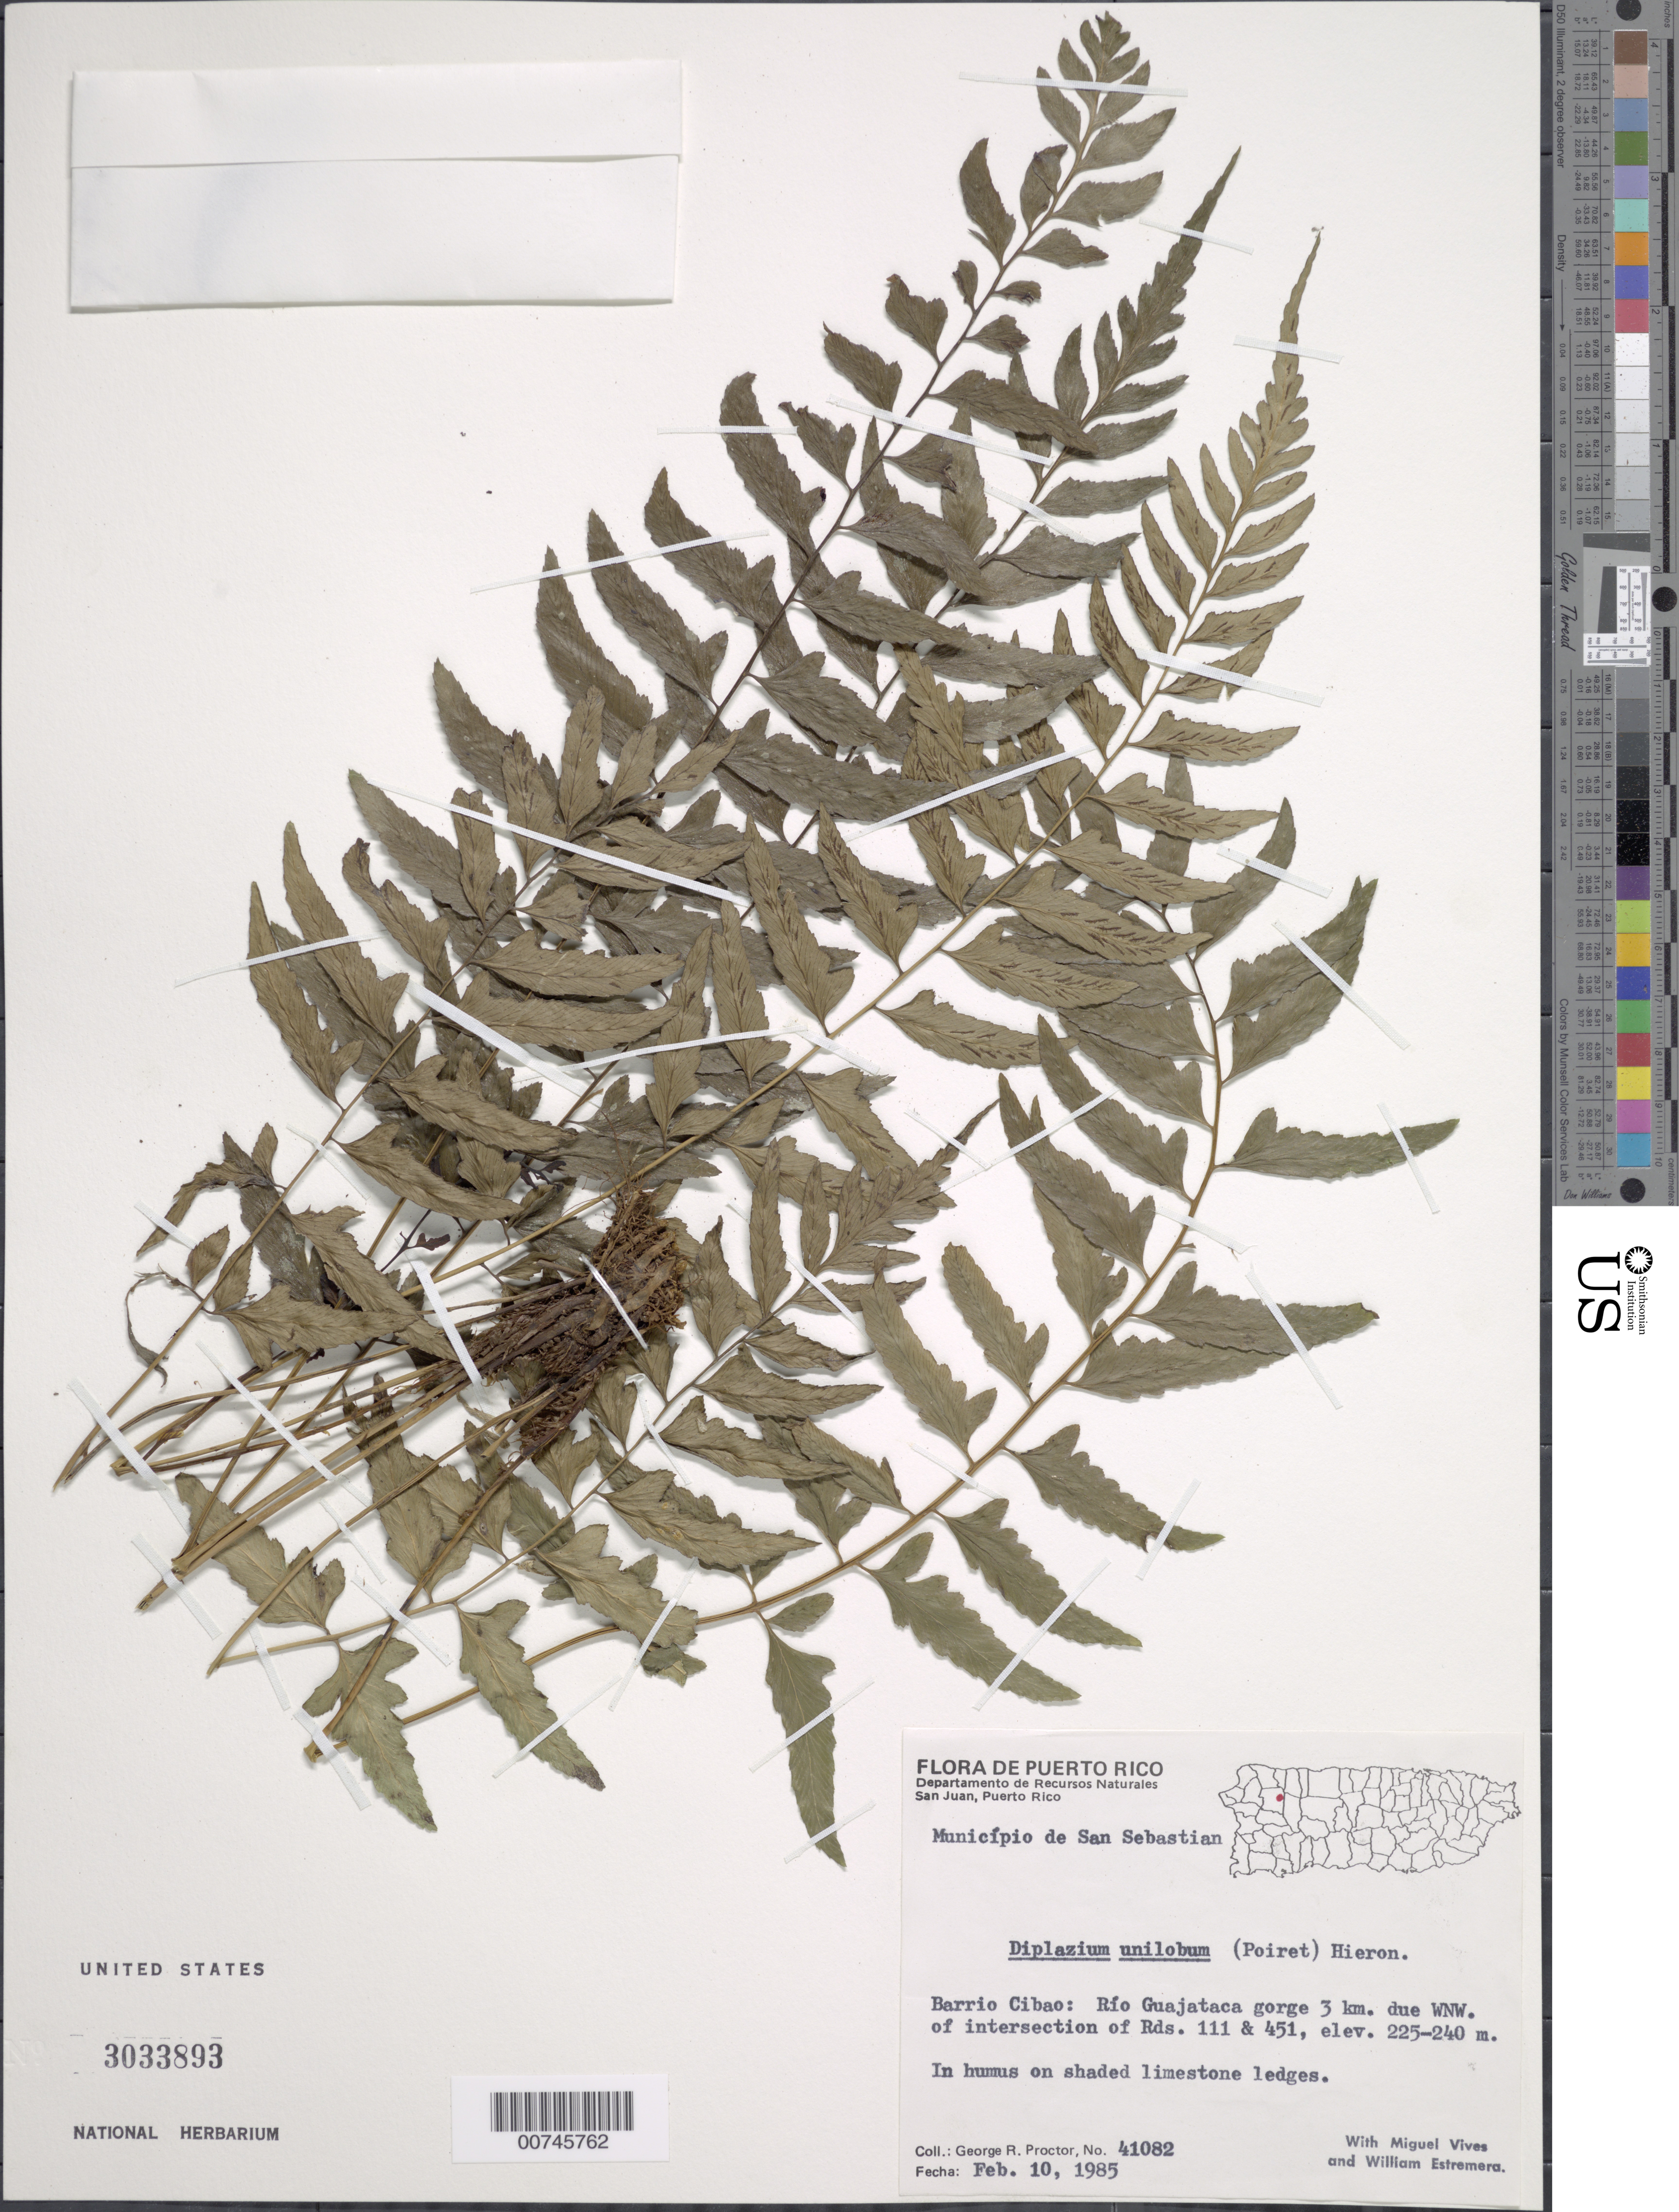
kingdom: Plantae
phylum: Tracheophyta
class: Polypodiopsida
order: Polypodiales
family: Athyriaceae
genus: Diplazium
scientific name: Diplazium unilobum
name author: (Poir.) Hieron.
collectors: G. R. Proctor, W. Estremera & M. Vives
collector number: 41082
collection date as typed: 10 Feb 1985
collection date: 1985-02-10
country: Puerto Rico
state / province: San Sebastián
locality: Barrio Cibao: Río Guajataca gorge 3 km due WNW of intersection of Rds. 111 & 451, Municipio de San Sebastián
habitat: In humus on shaded limestone ledges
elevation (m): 225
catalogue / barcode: US 3033893